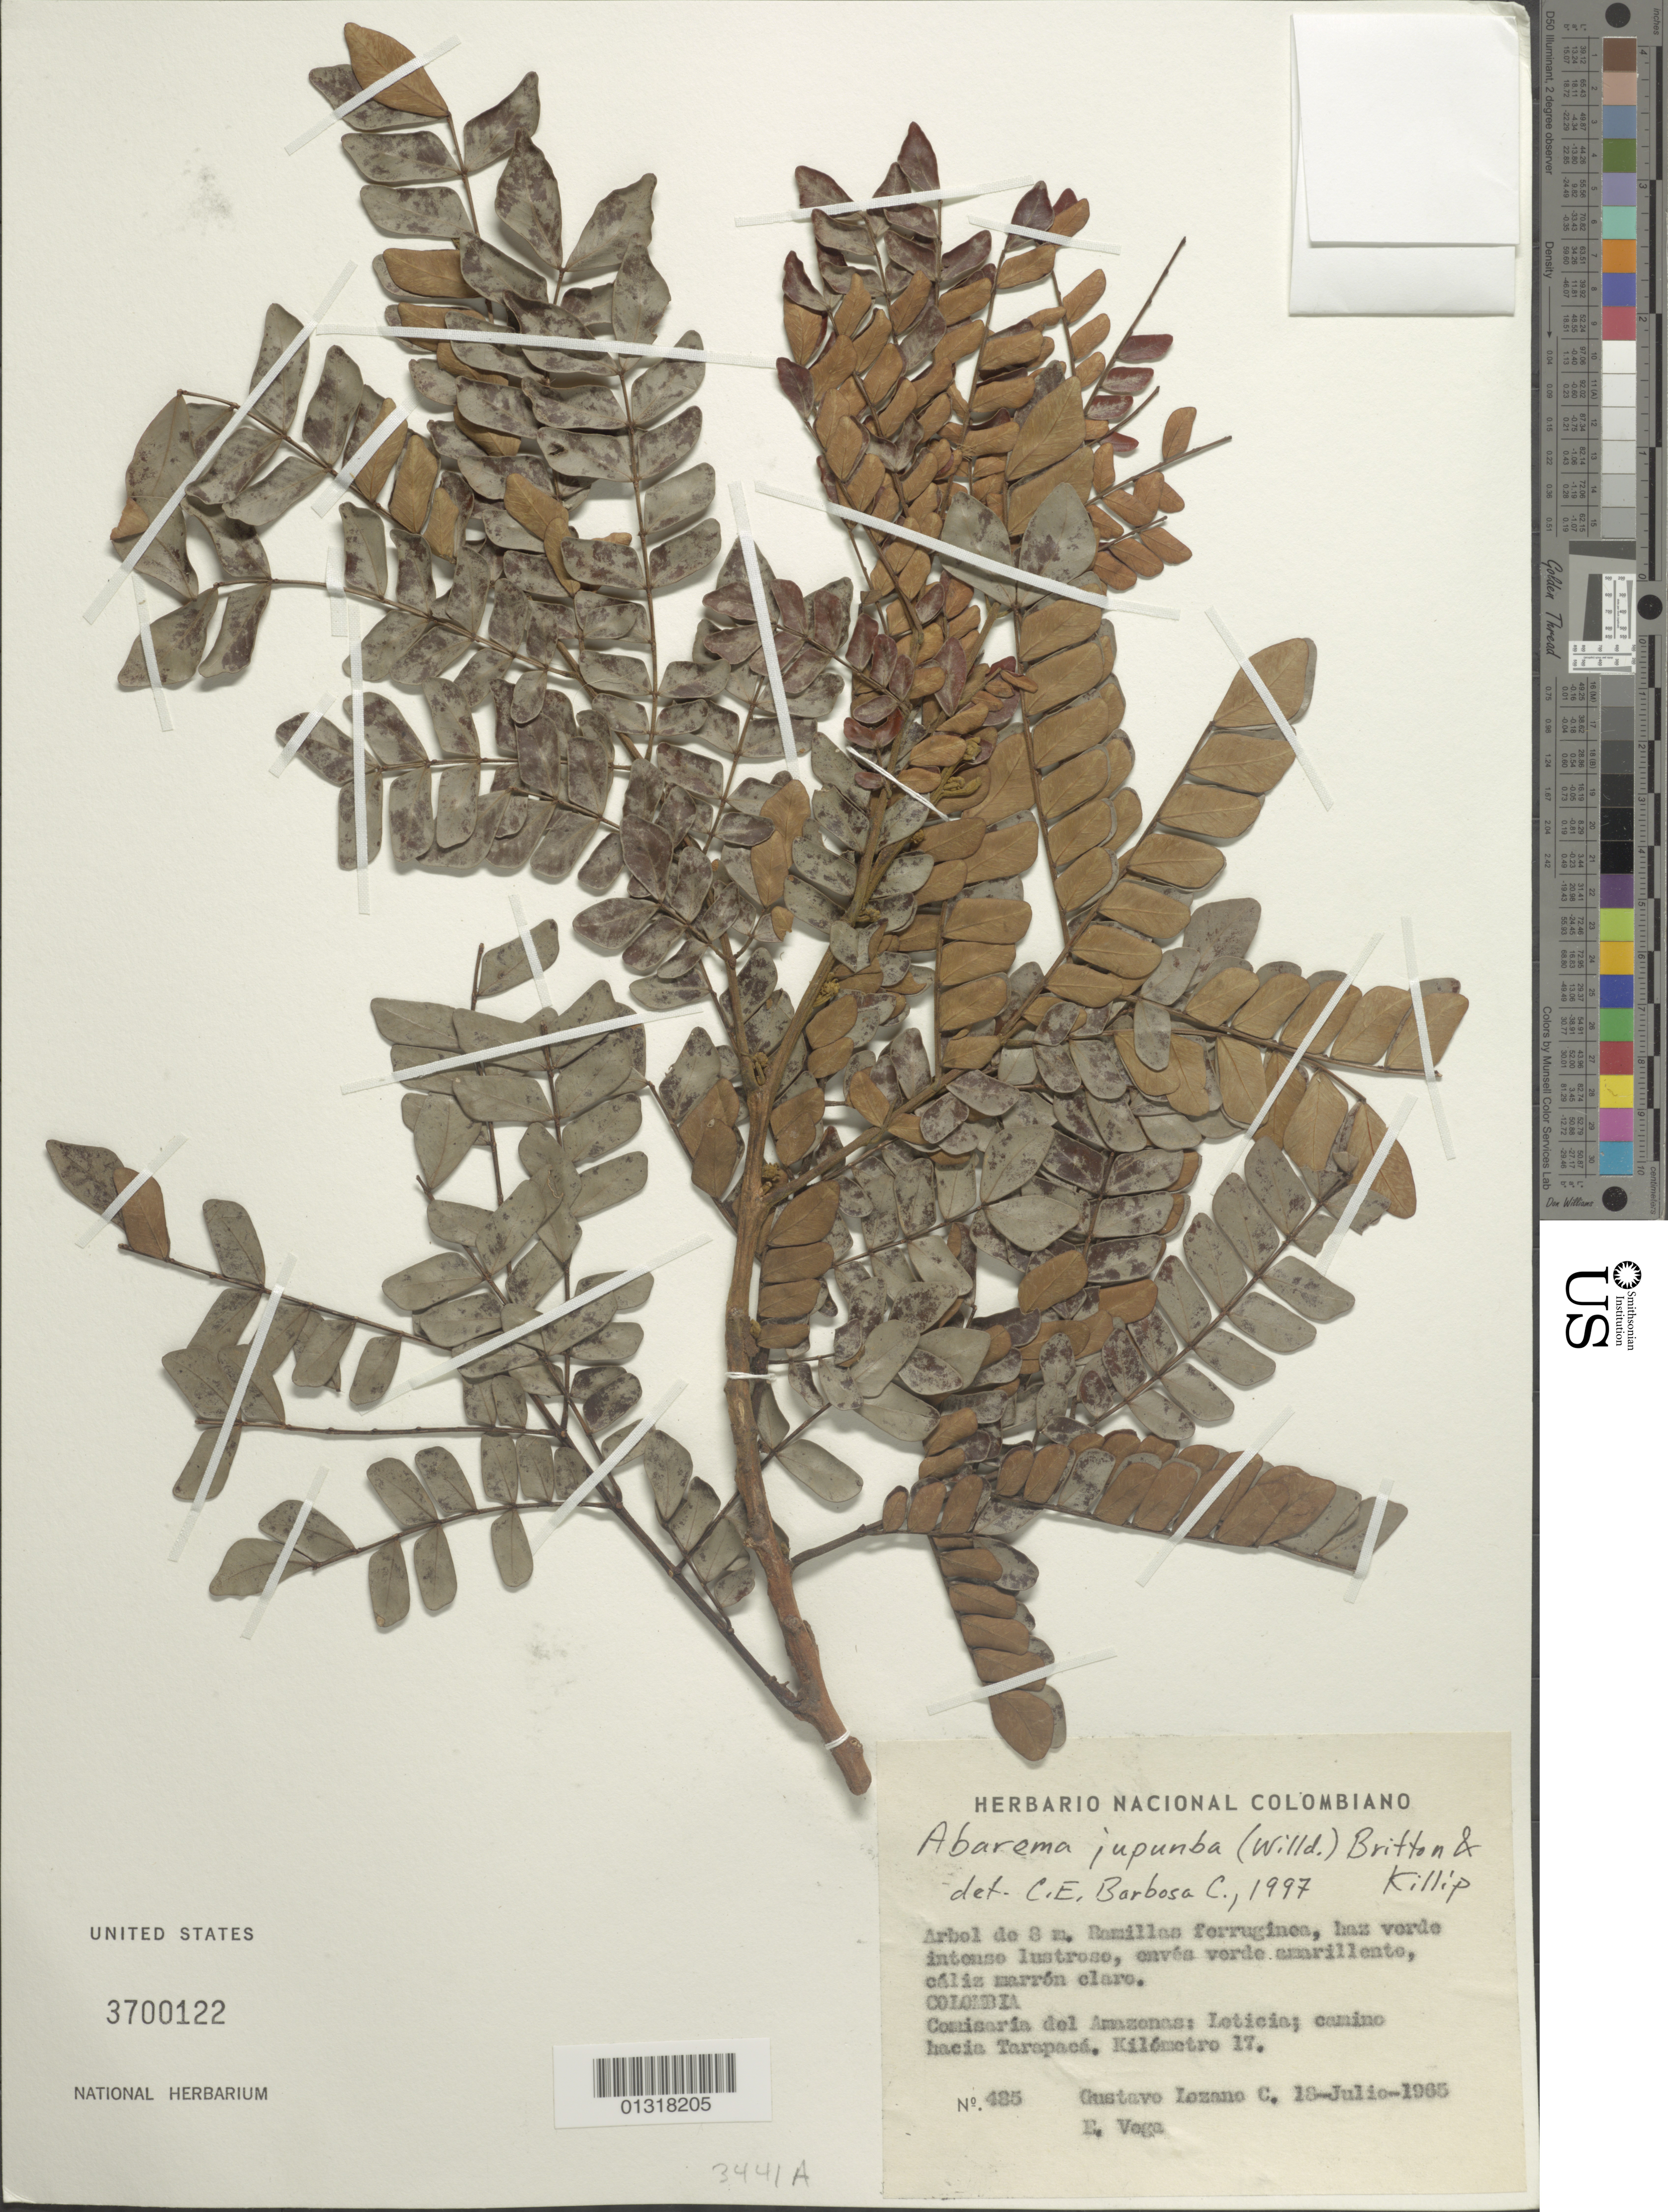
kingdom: Plantae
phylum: Tracheophyta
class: Magnoliopsida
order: Fabales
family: Fabaceae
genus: Abarema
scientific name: Abarema jupunba var. jupunba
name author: (Willd.) Britton & Killip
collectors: G. Lozano-Contreras & E. Vega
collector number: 485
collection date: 1965-07-18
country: Colombia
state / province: Amazônas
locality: Leticia; camino hacia Tarapacá: Kilómetro 17.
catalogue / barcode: US 3700122